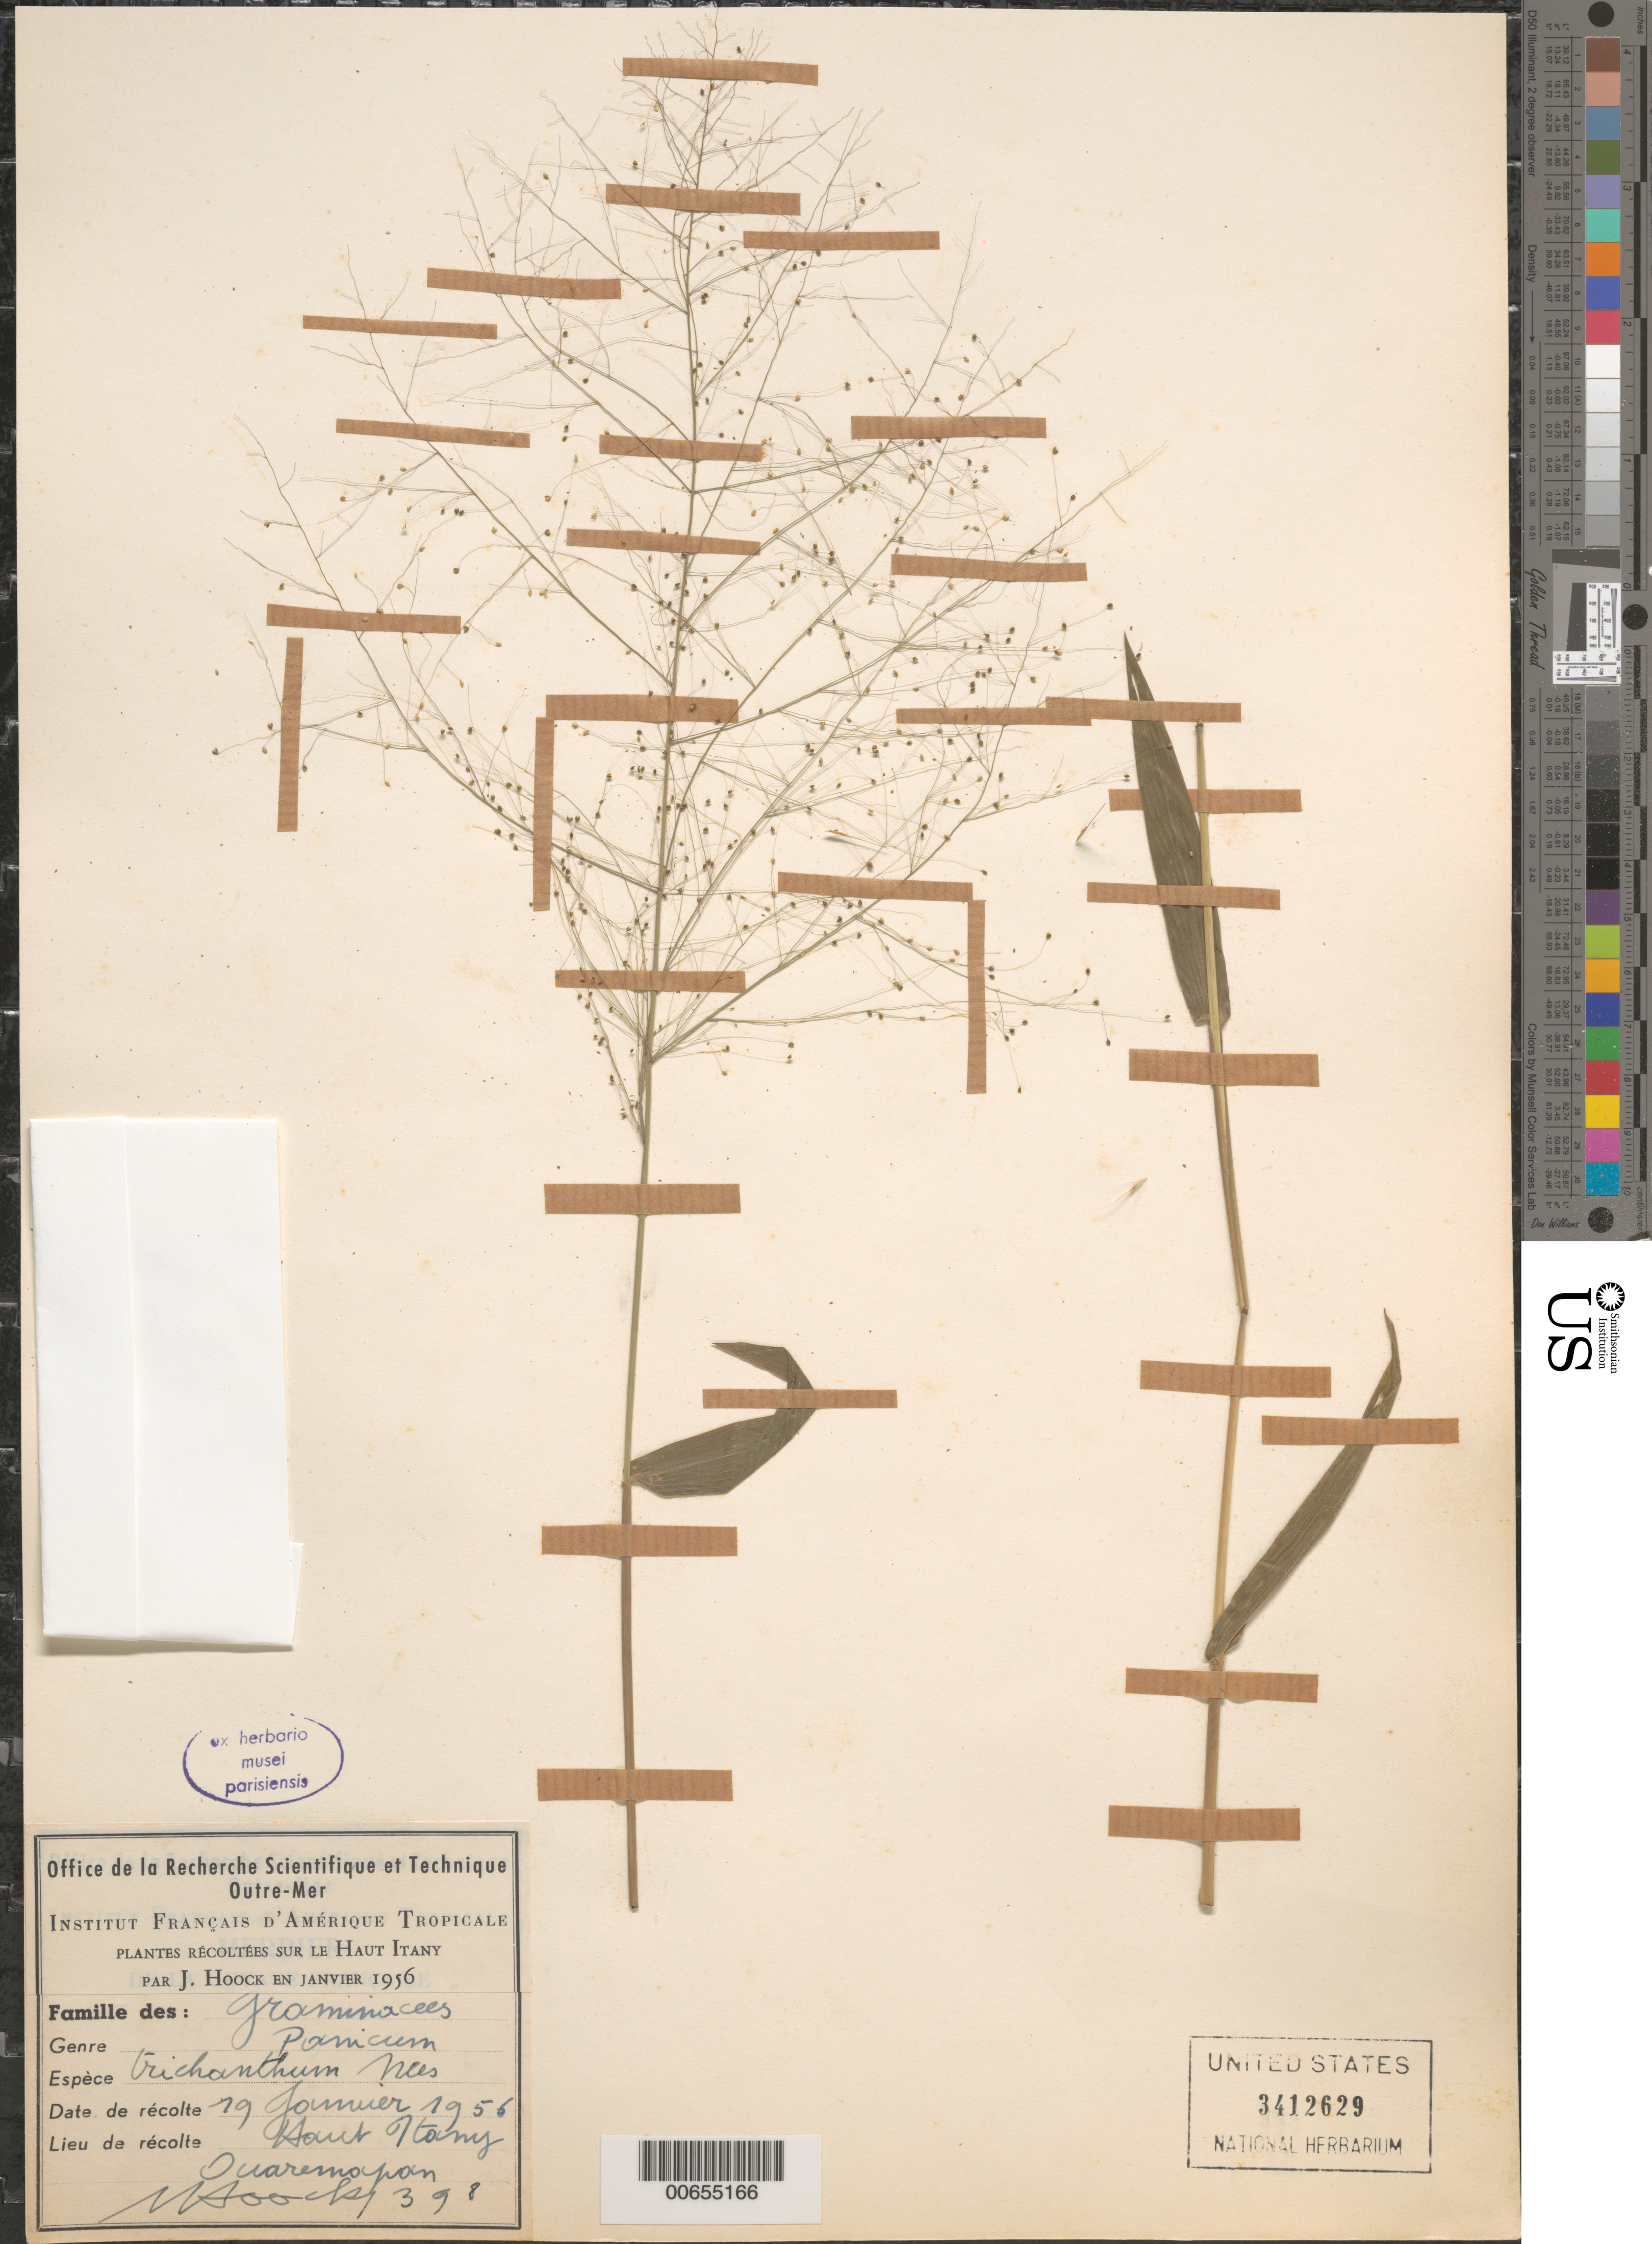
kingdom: Plantae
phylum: Tracheophyta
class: Liliopsida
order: Poales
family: Poaceae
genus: Panicum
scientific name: Panicum trichanthum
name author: Nees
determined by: Judziewicz, E. J.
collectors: J. Hoock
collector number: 398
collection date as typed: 19-Jan-56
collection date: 1956-01-19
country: French Guiana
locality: Haut Litany, confluent de l'Ouaremapan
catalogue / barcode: US 3412629